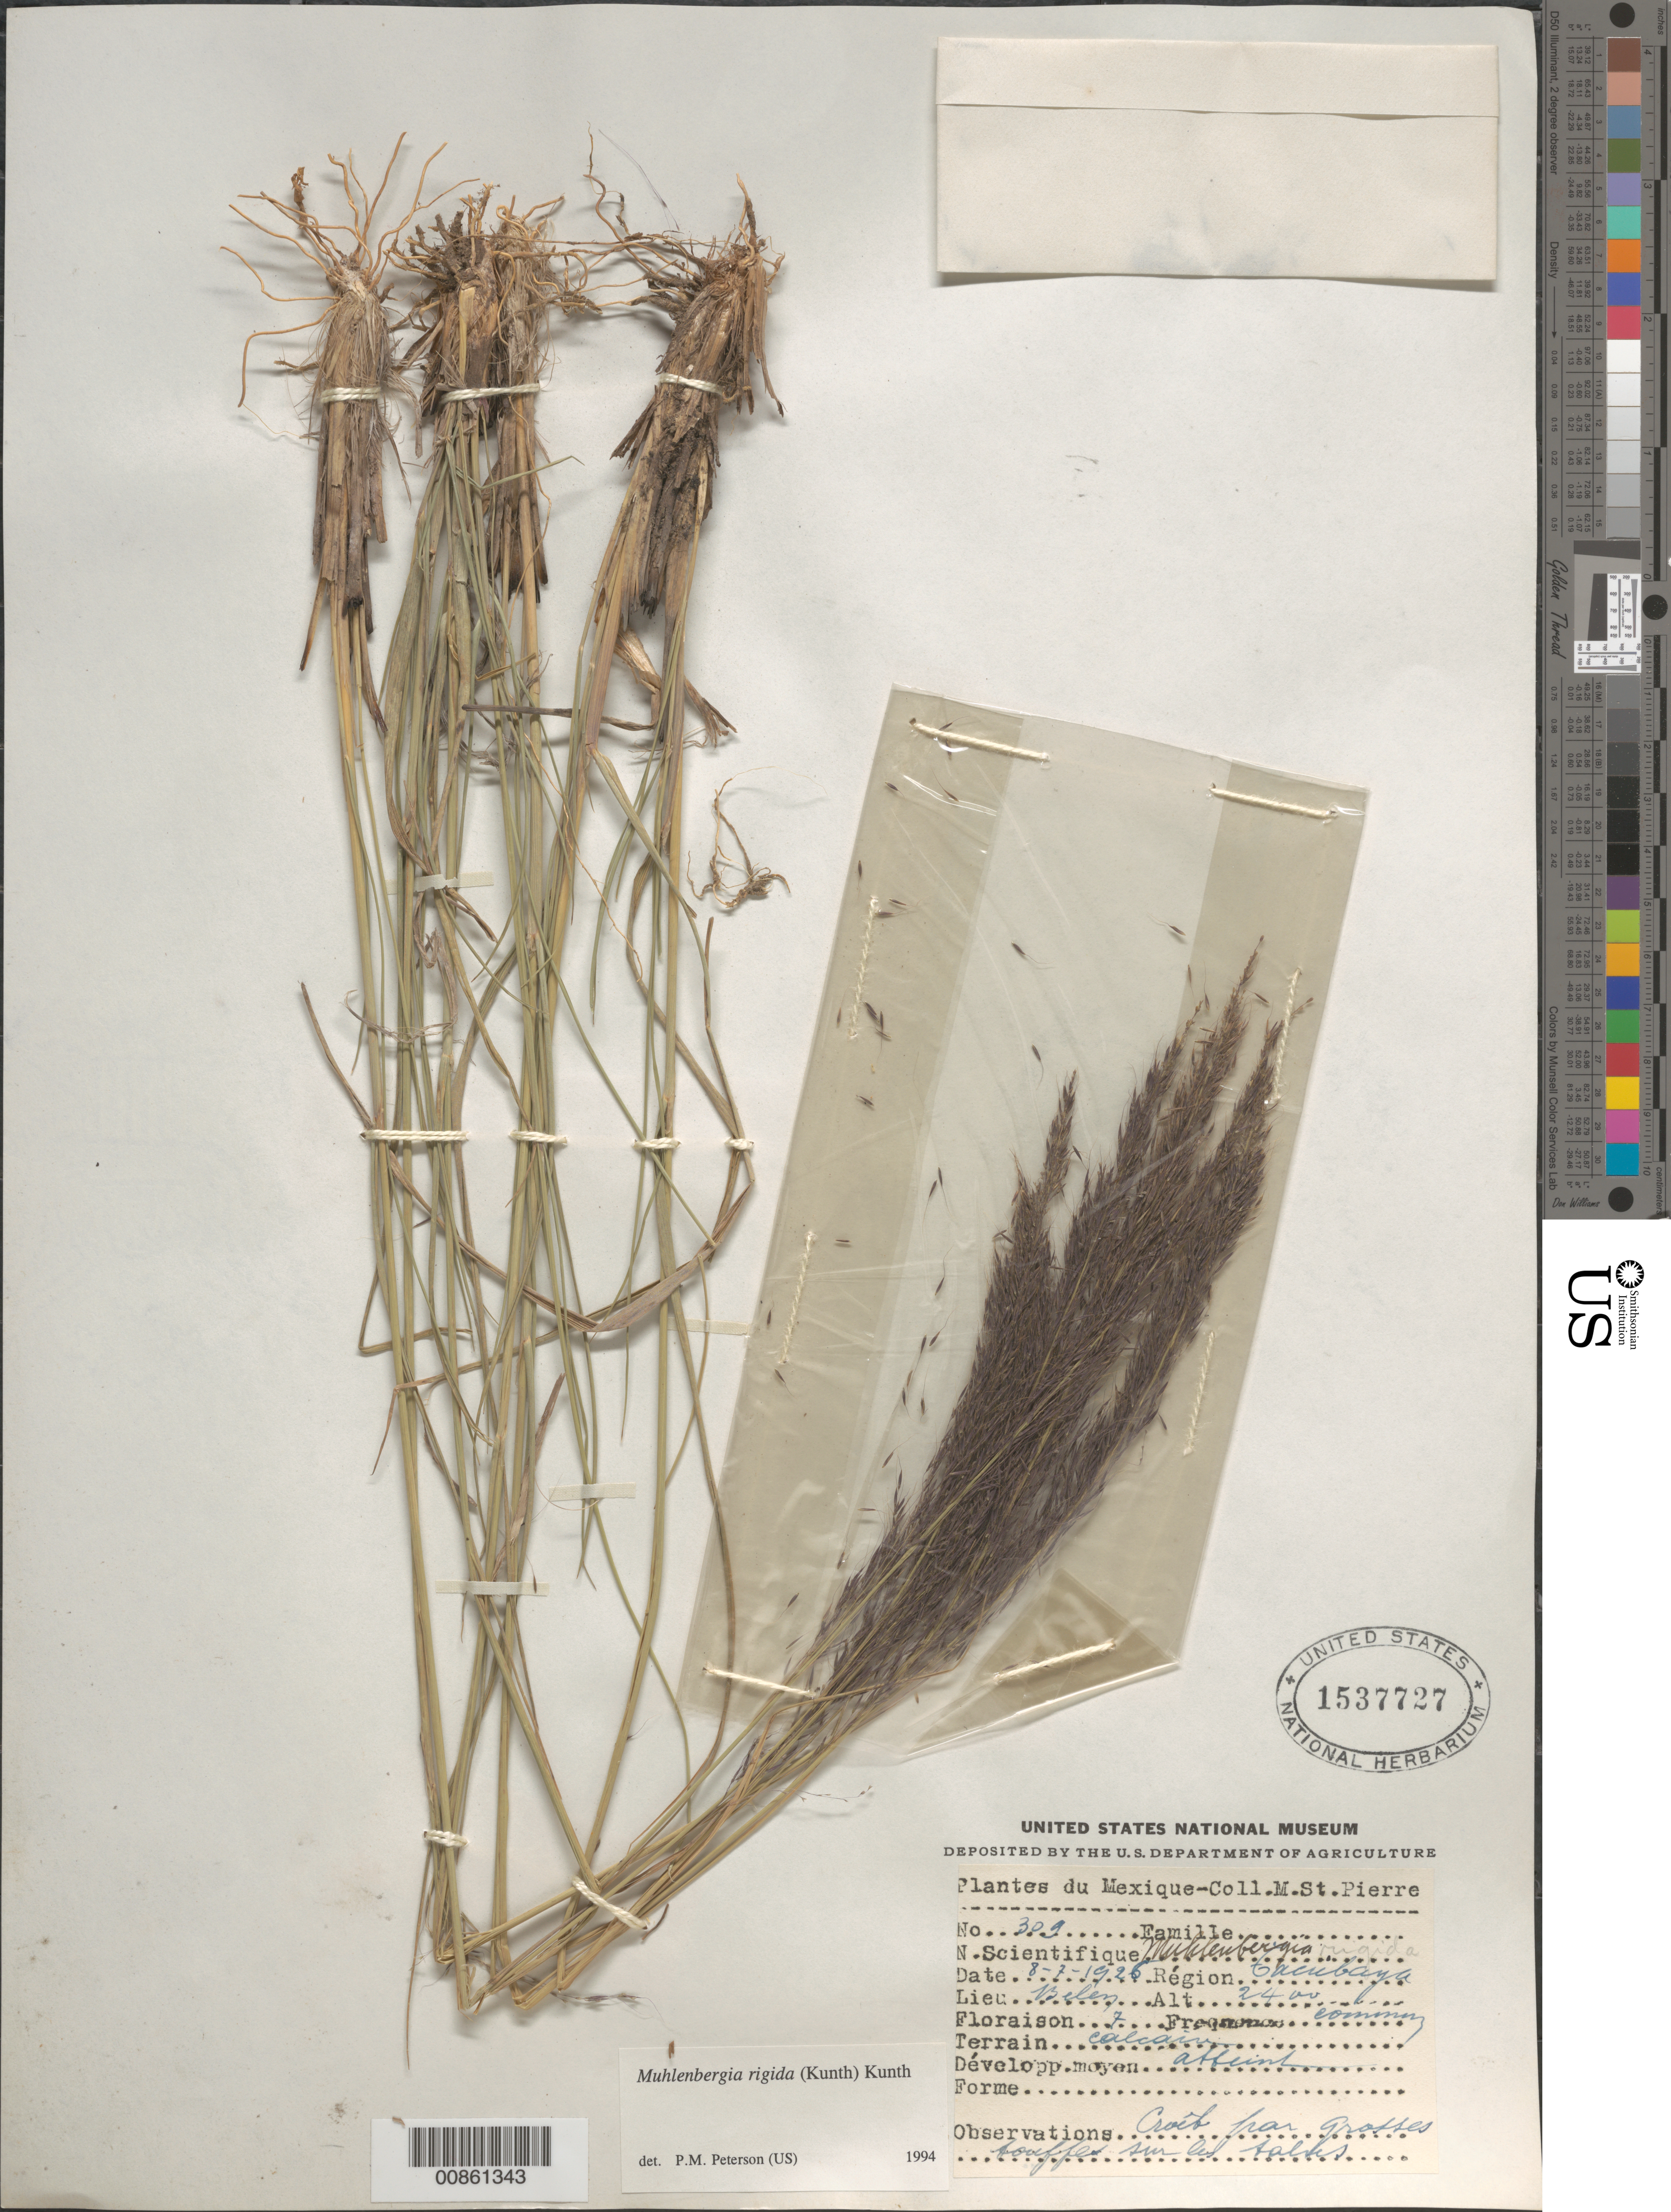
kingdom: Plantae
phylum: Tracheophyta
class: Liliopsida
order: Poales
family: Poaceae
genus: Muhlenbergia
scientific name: Muhlenbergia rigida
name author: (Kunth) Kunth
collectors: M. Saint-Pierre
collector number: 309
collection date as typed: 07 Aug 1926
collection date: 1926-08-07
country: Mexico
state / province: Aguascalientes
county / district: Cosío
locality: El Zapote, 1 km al S de Cosío, mpio. Cosío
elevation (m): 2000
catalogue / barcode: US 1537727